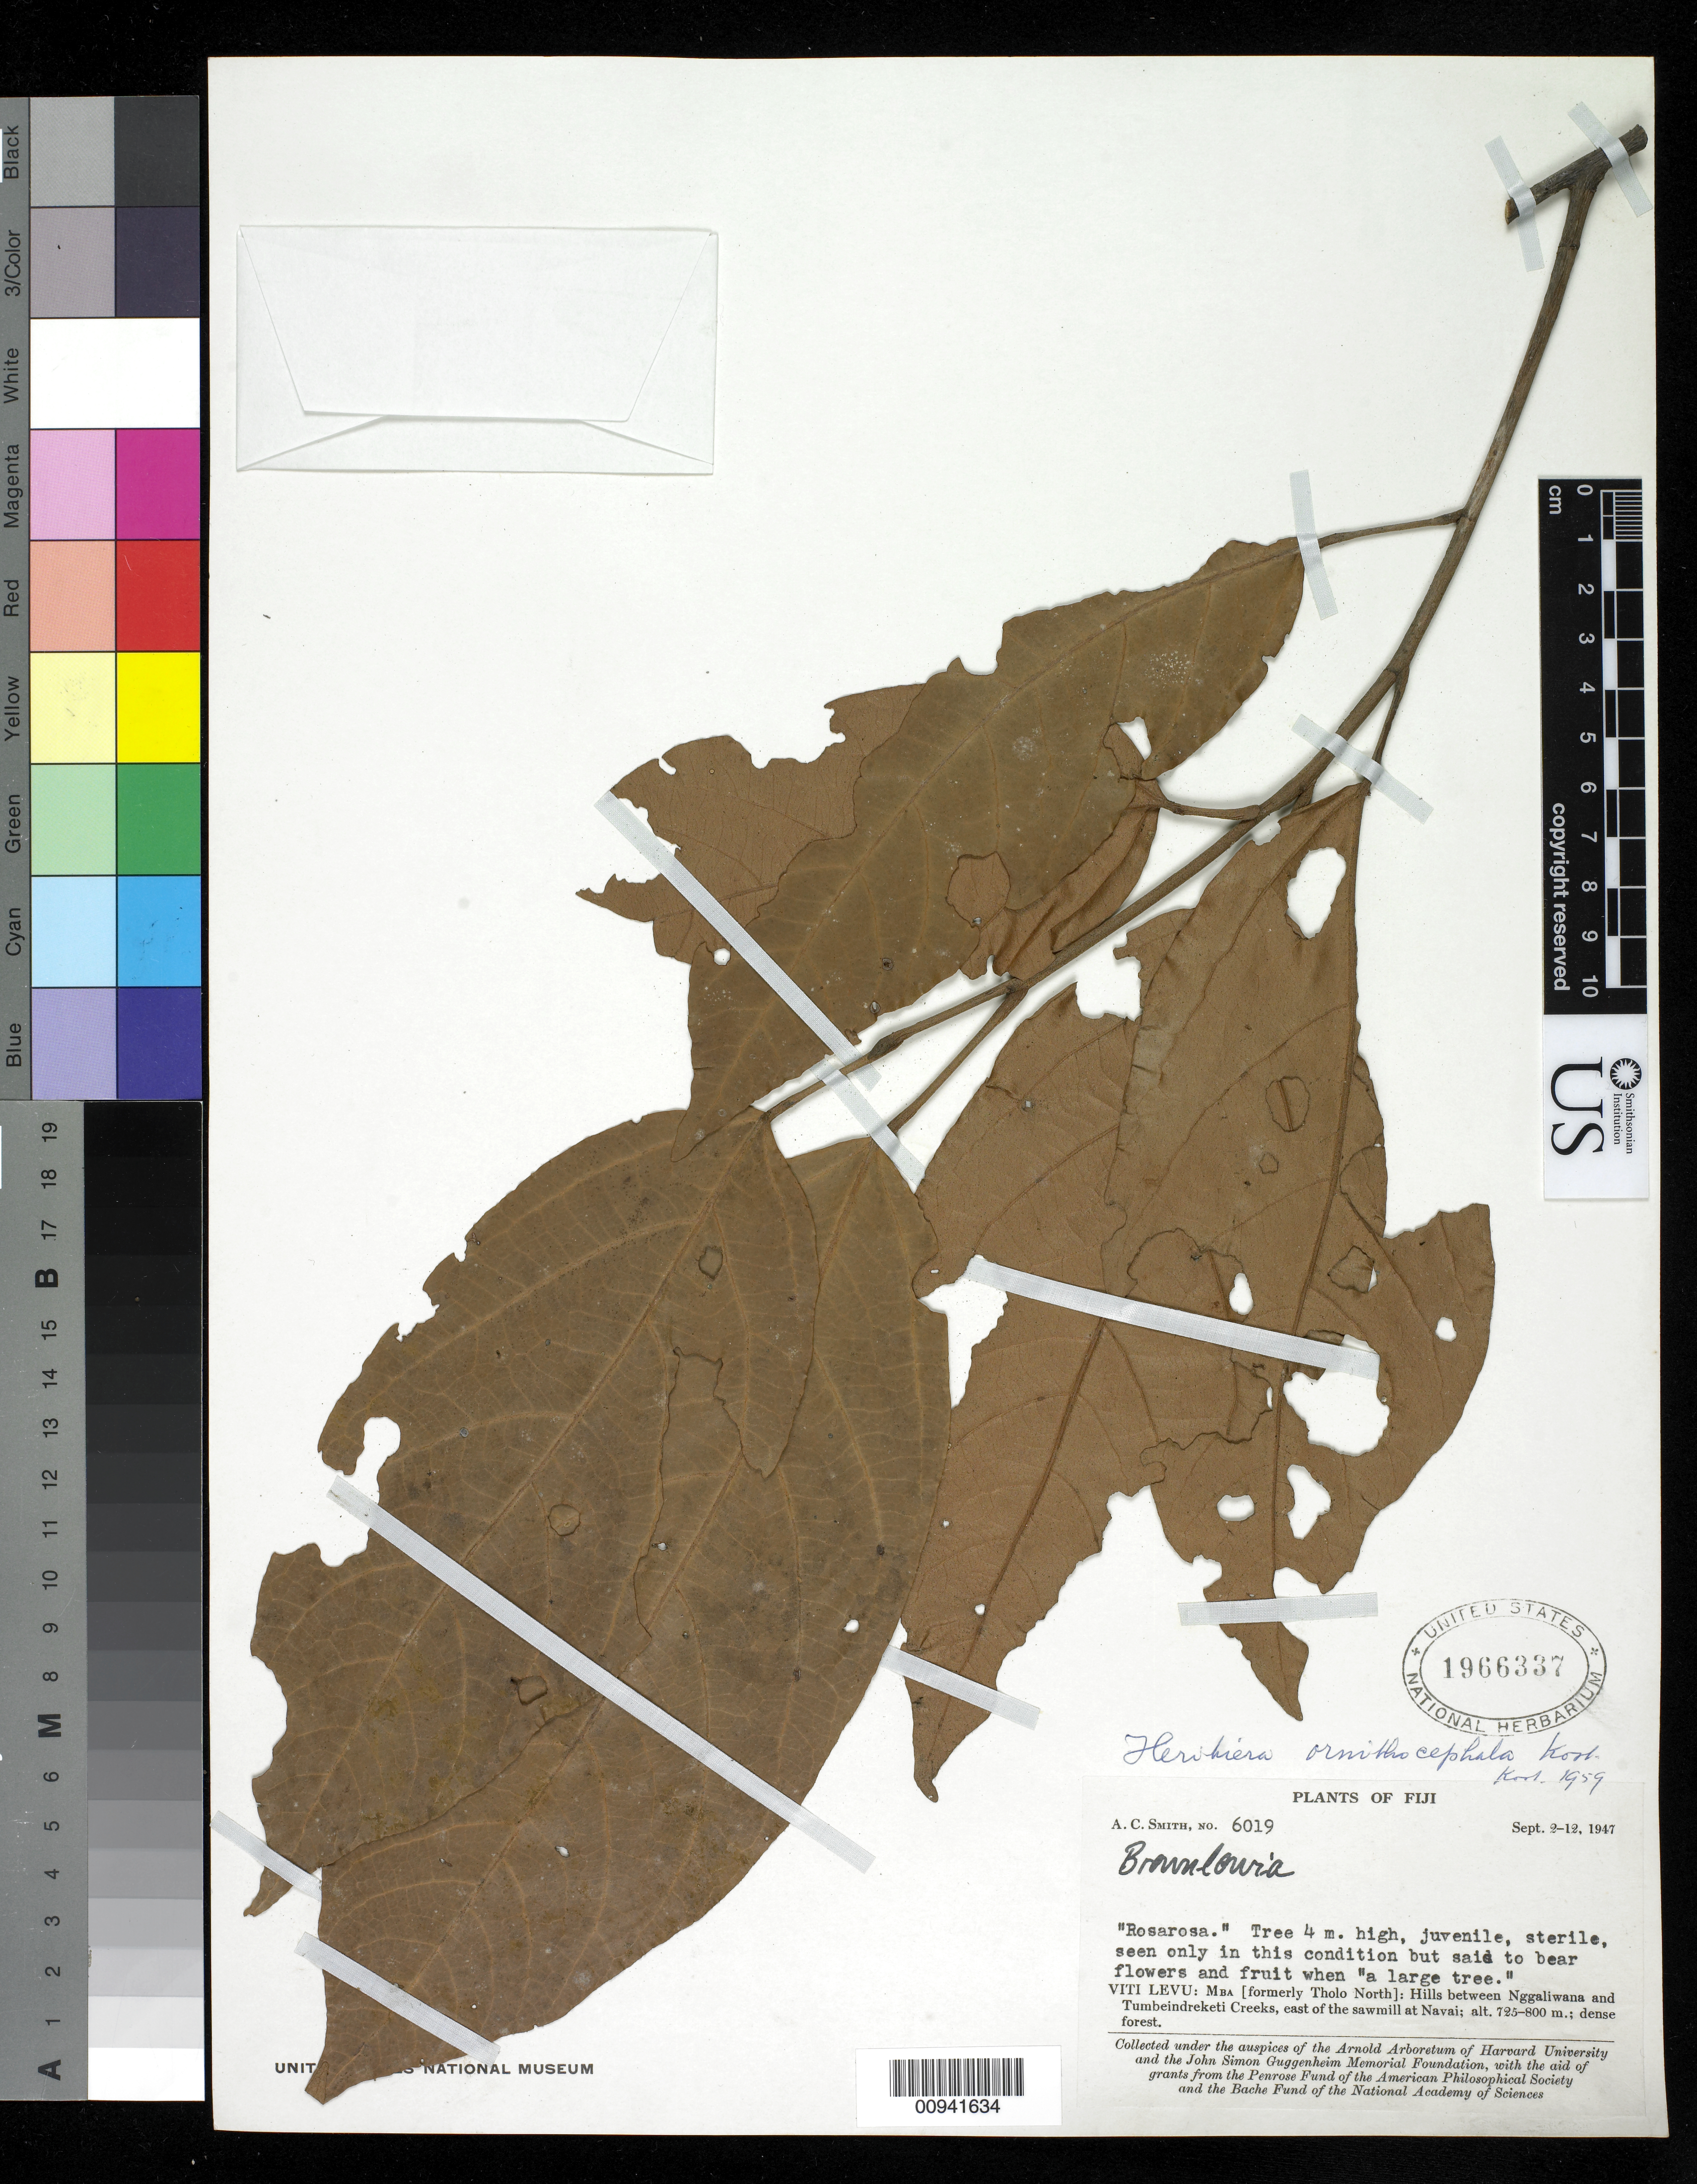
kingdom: Plantae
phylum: Tracheophyta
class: Magnoliopsida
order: Malvales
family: Malvaceae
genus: Heritiera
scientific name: Heritiera ornithocephala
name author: Kosterm.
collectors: C. A. Smith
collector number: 6019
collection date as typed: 02 Sep 1947 to 12 Sep 1947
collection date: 1947-09-02/1947-09-12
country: Fiji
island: Viti Levu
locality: Mba (formerlyTholo North): Hills between Nggaliwana and Tumbeindreketi Creeks, east of the sawmill at Navai. Dense forest.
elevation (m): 725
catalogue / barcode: US 1966337